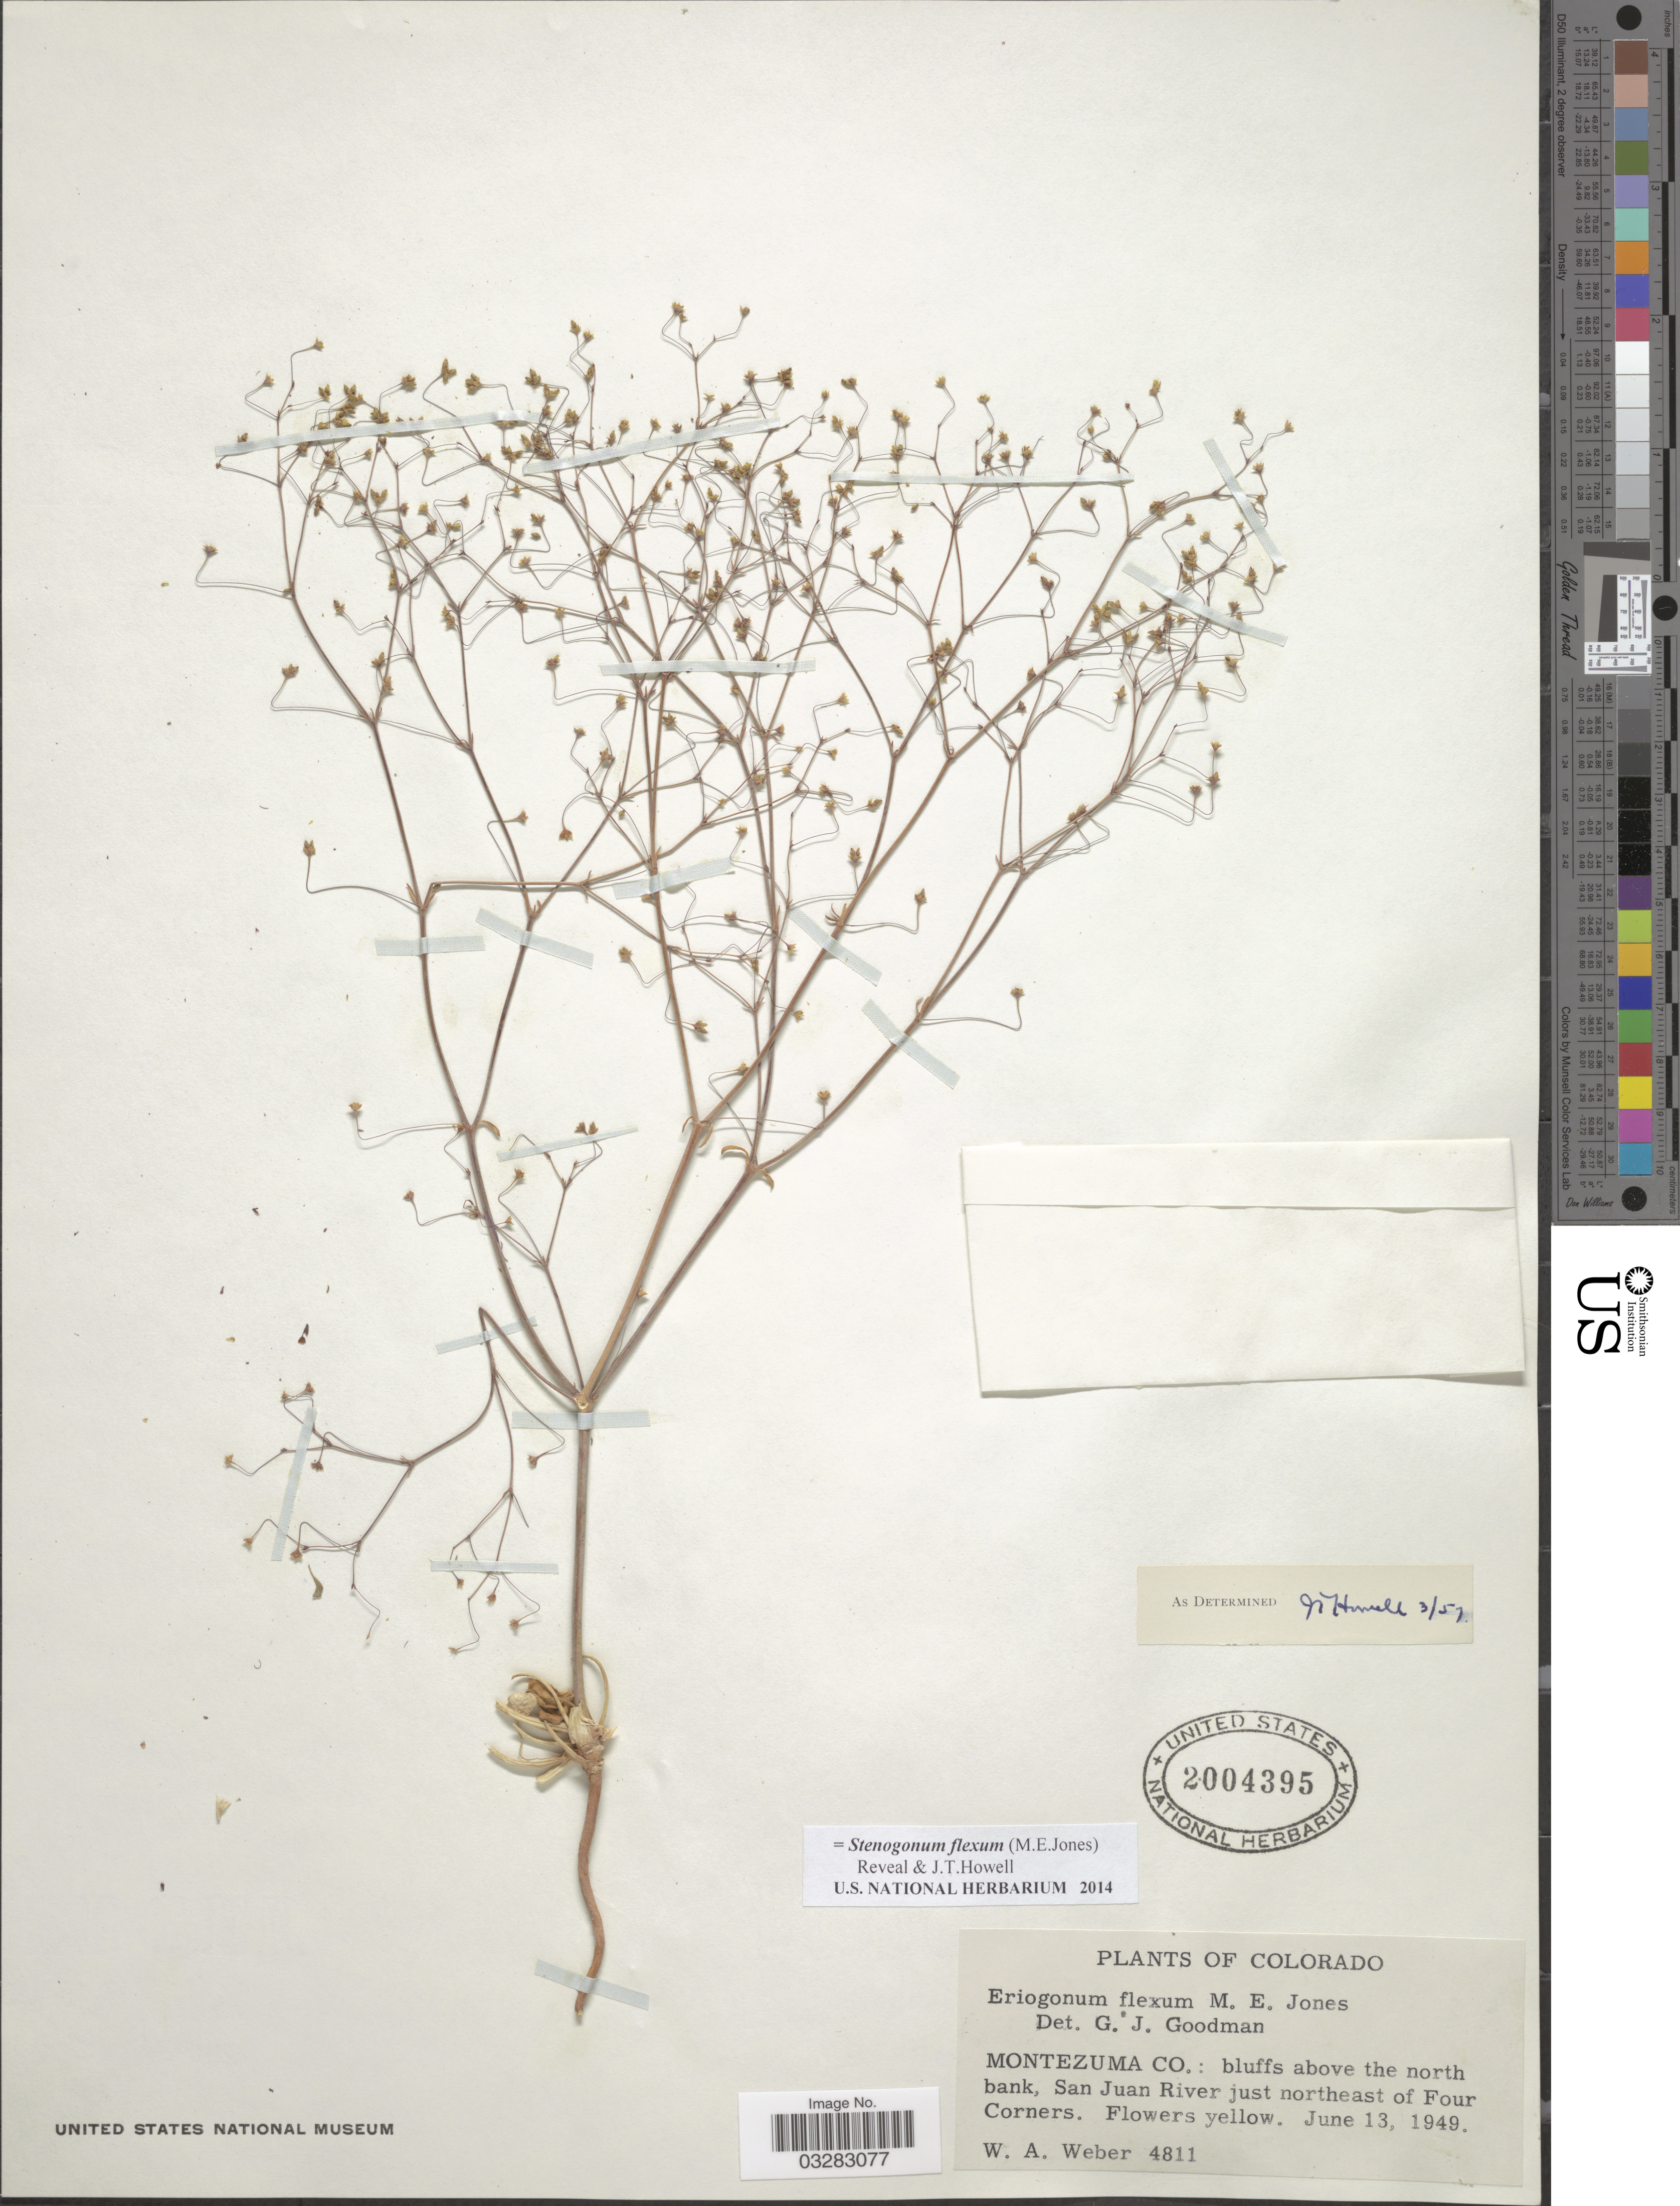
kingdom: Plantae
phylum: Tracheophyta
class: Magnoliopsida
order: Caryophyllales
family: Polygonaceae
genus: Stenogonum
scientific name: Stenogonum flexum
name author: (M.E. Jones) Reveal & J.T. Howell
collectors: W. A. Weber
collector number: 4811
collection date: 1949-06-13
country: United States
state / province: Colorado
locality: Montezuma Co.: bluffs above the north bank, San Juan River just northeast of Four Corners.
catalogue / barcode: US 2004395